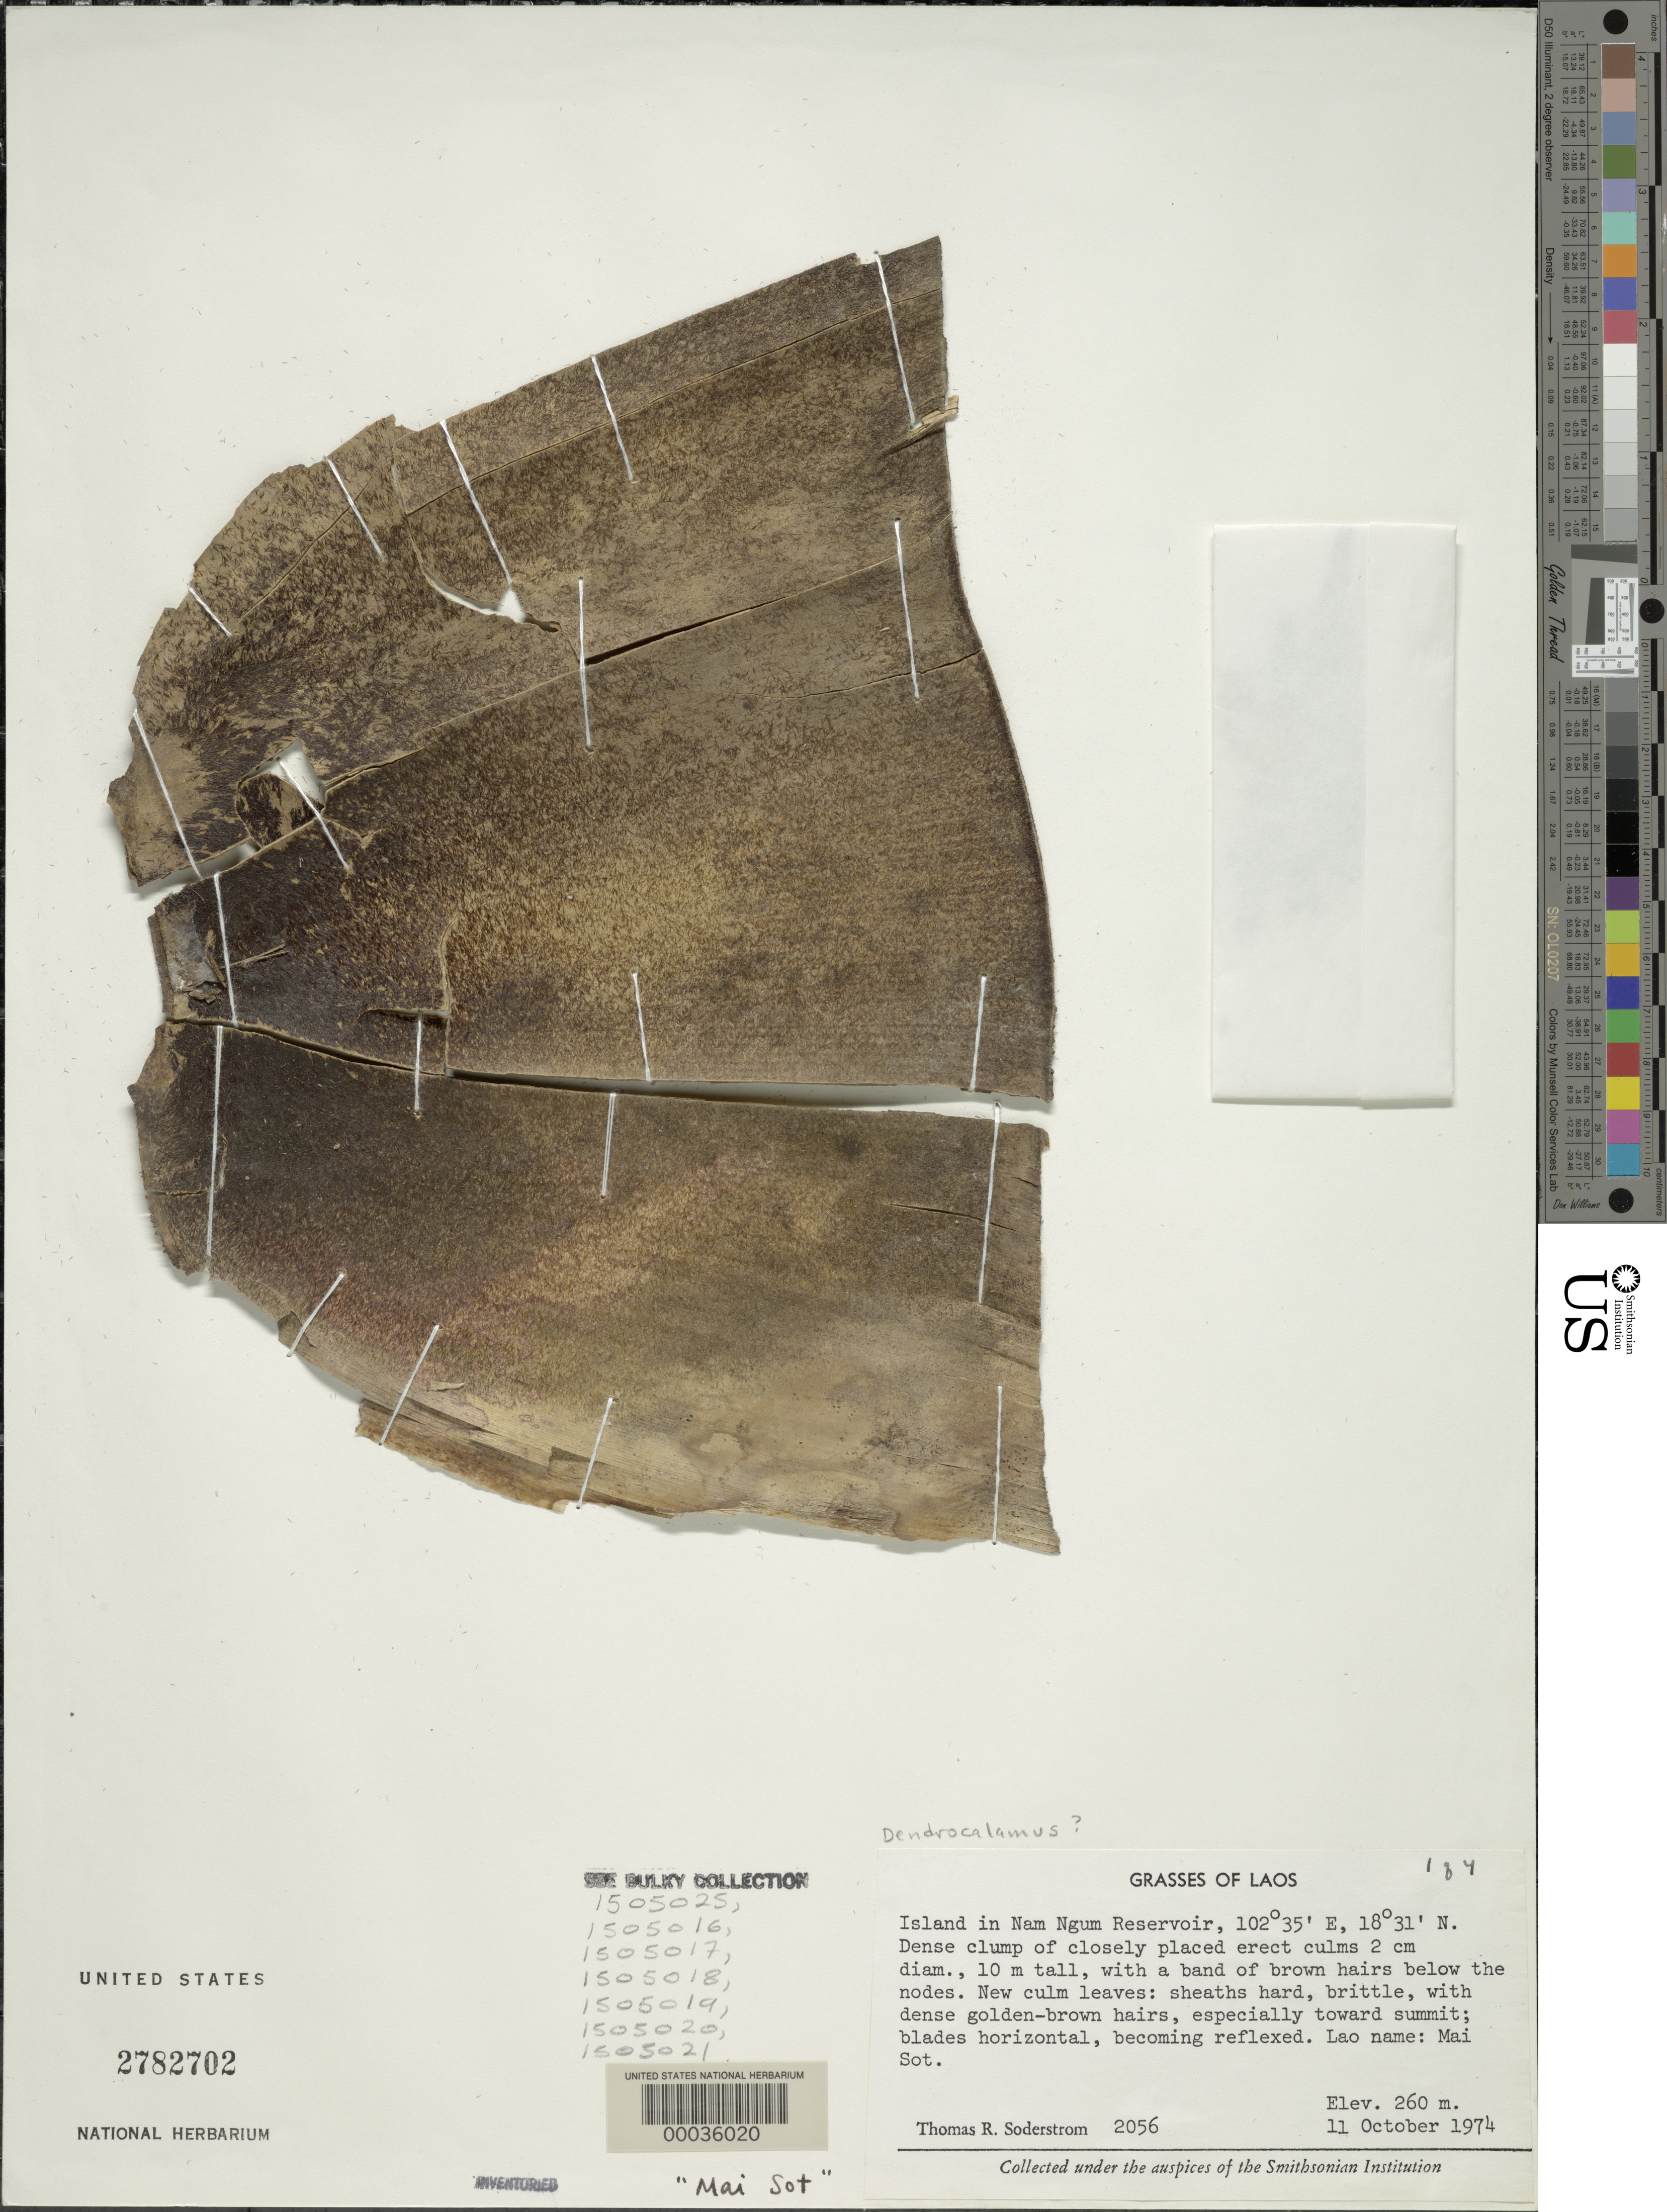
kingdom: Plantae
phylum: Tracheophyta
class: Liliopsida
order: Poales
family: Poaceae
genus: Dendrocalamus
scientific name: Dendrocalamus sp.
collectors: T. R. Soderstrom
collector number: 2056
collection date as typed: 11 Oct 1974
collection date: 1974-10-11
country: Laos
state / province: Viangchan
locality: Nam Ngum Reservoir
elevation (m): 260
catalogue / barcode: US 2782702